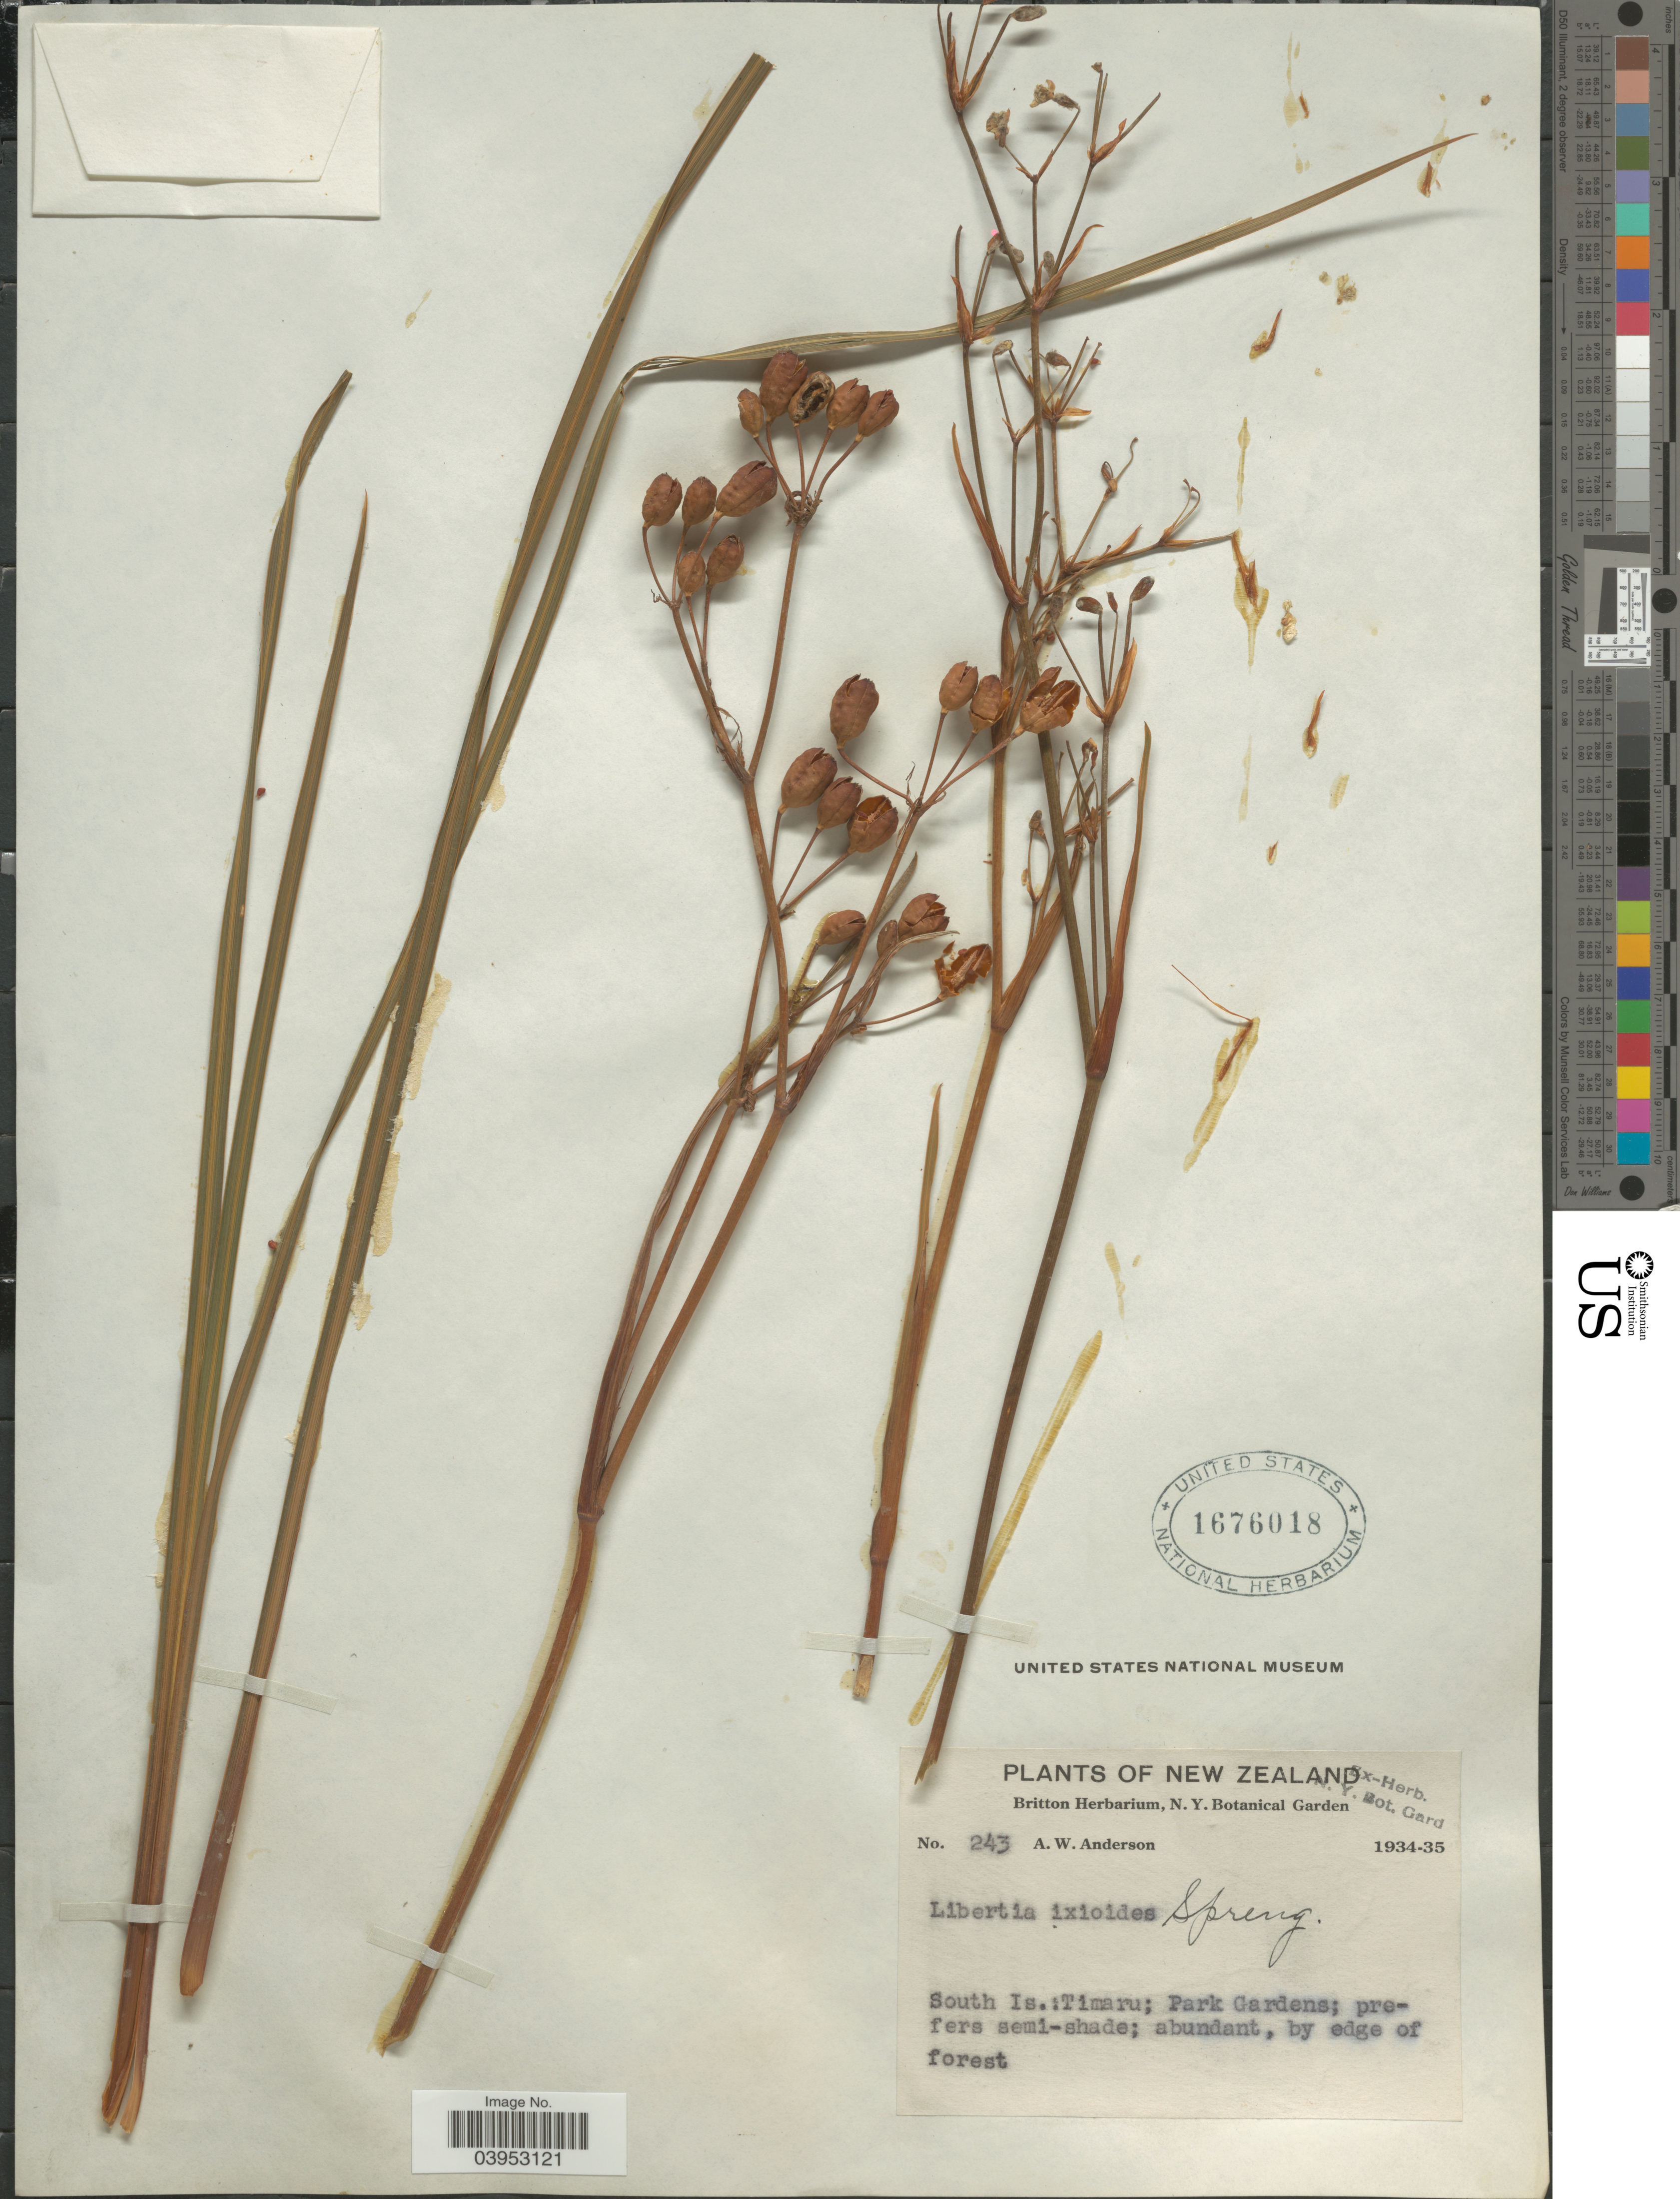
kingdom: Plantae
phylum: Tracheophyta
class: Liliopsida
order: Asparagales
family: Iridaceae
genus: Libertia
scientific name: Libertia ixioides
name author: (G. Forst.) Spreng.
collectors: A. W. Anderson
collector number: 243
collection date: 1934/1935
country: New Zealand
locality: South Is.: Timaru; Park Gardens; by edge of forest.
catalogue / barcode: US 1676018